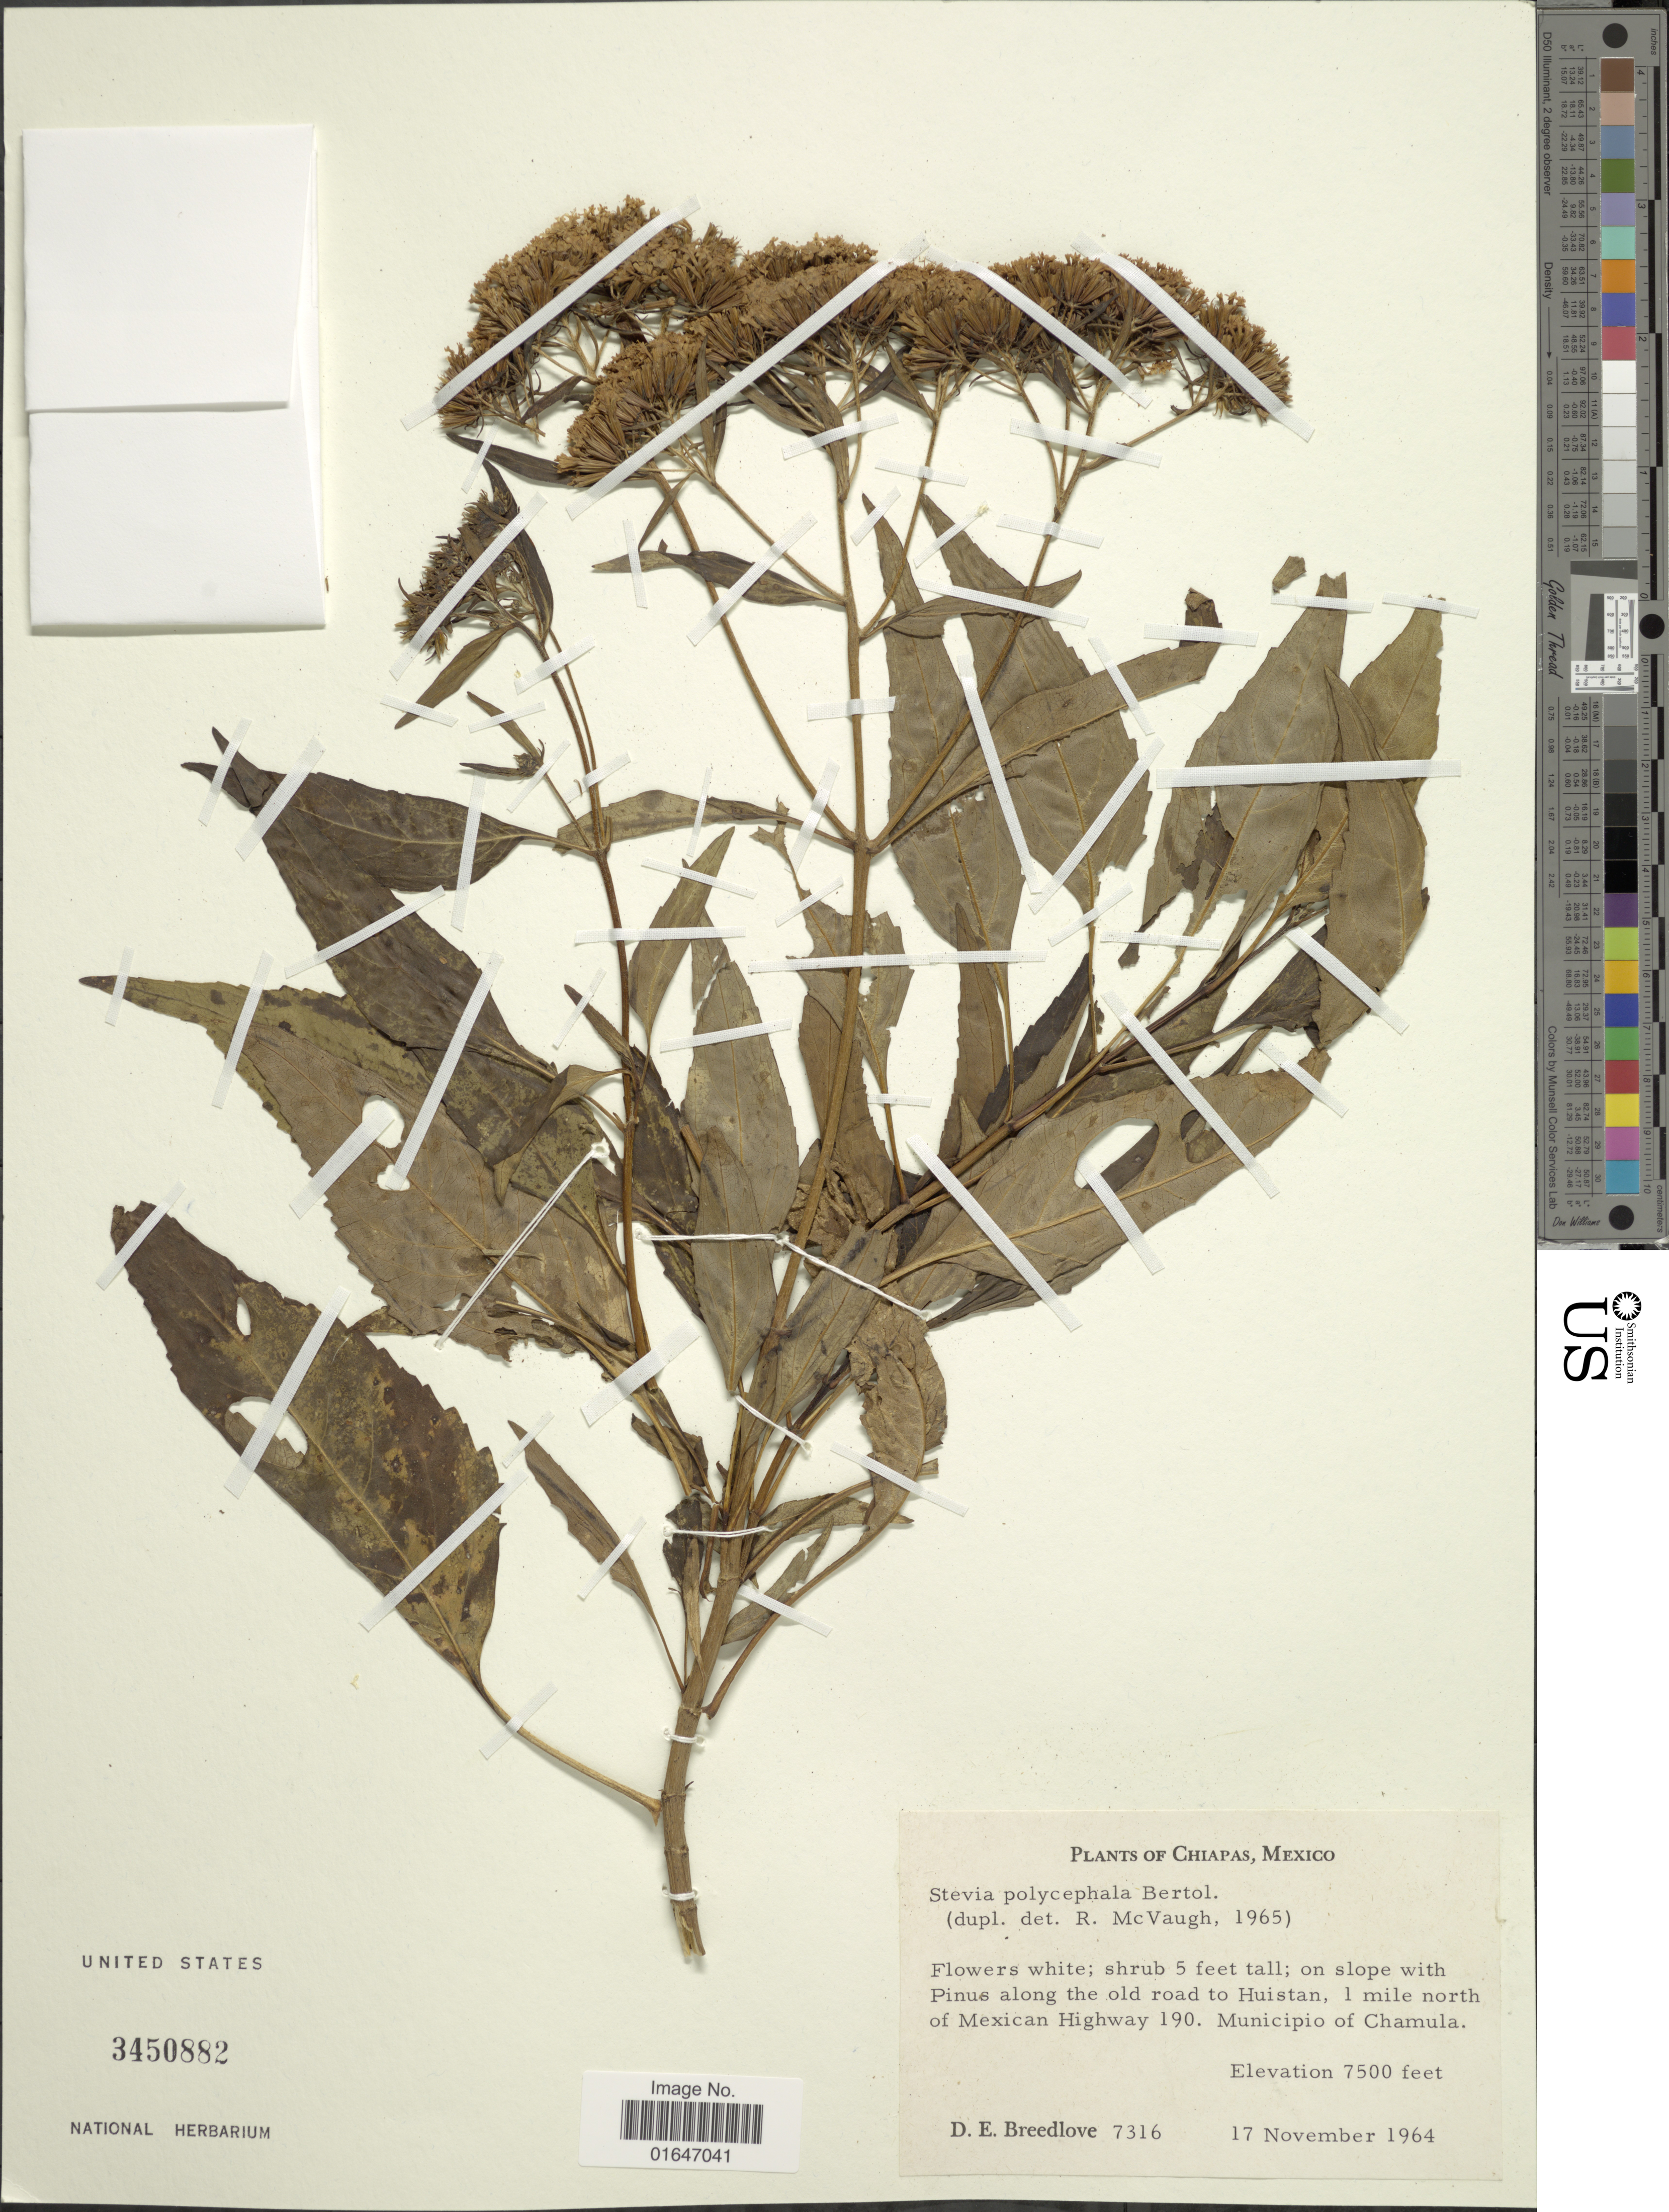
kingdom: Plantae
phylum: Tracheophyta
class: Magnoliopsida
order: Asterales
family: Asteraceae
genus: Stevia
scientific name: Stevia polycephala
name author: Bertoloni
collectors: D. E. Breedlove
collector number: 7316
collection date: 1964-11-17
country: Mexico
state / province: Chiapas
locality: Along the old road to Huistan, 1 mile north of Mexican Highway 190, Municipio of Chamula.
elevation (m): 2286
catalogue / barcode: US 3450882